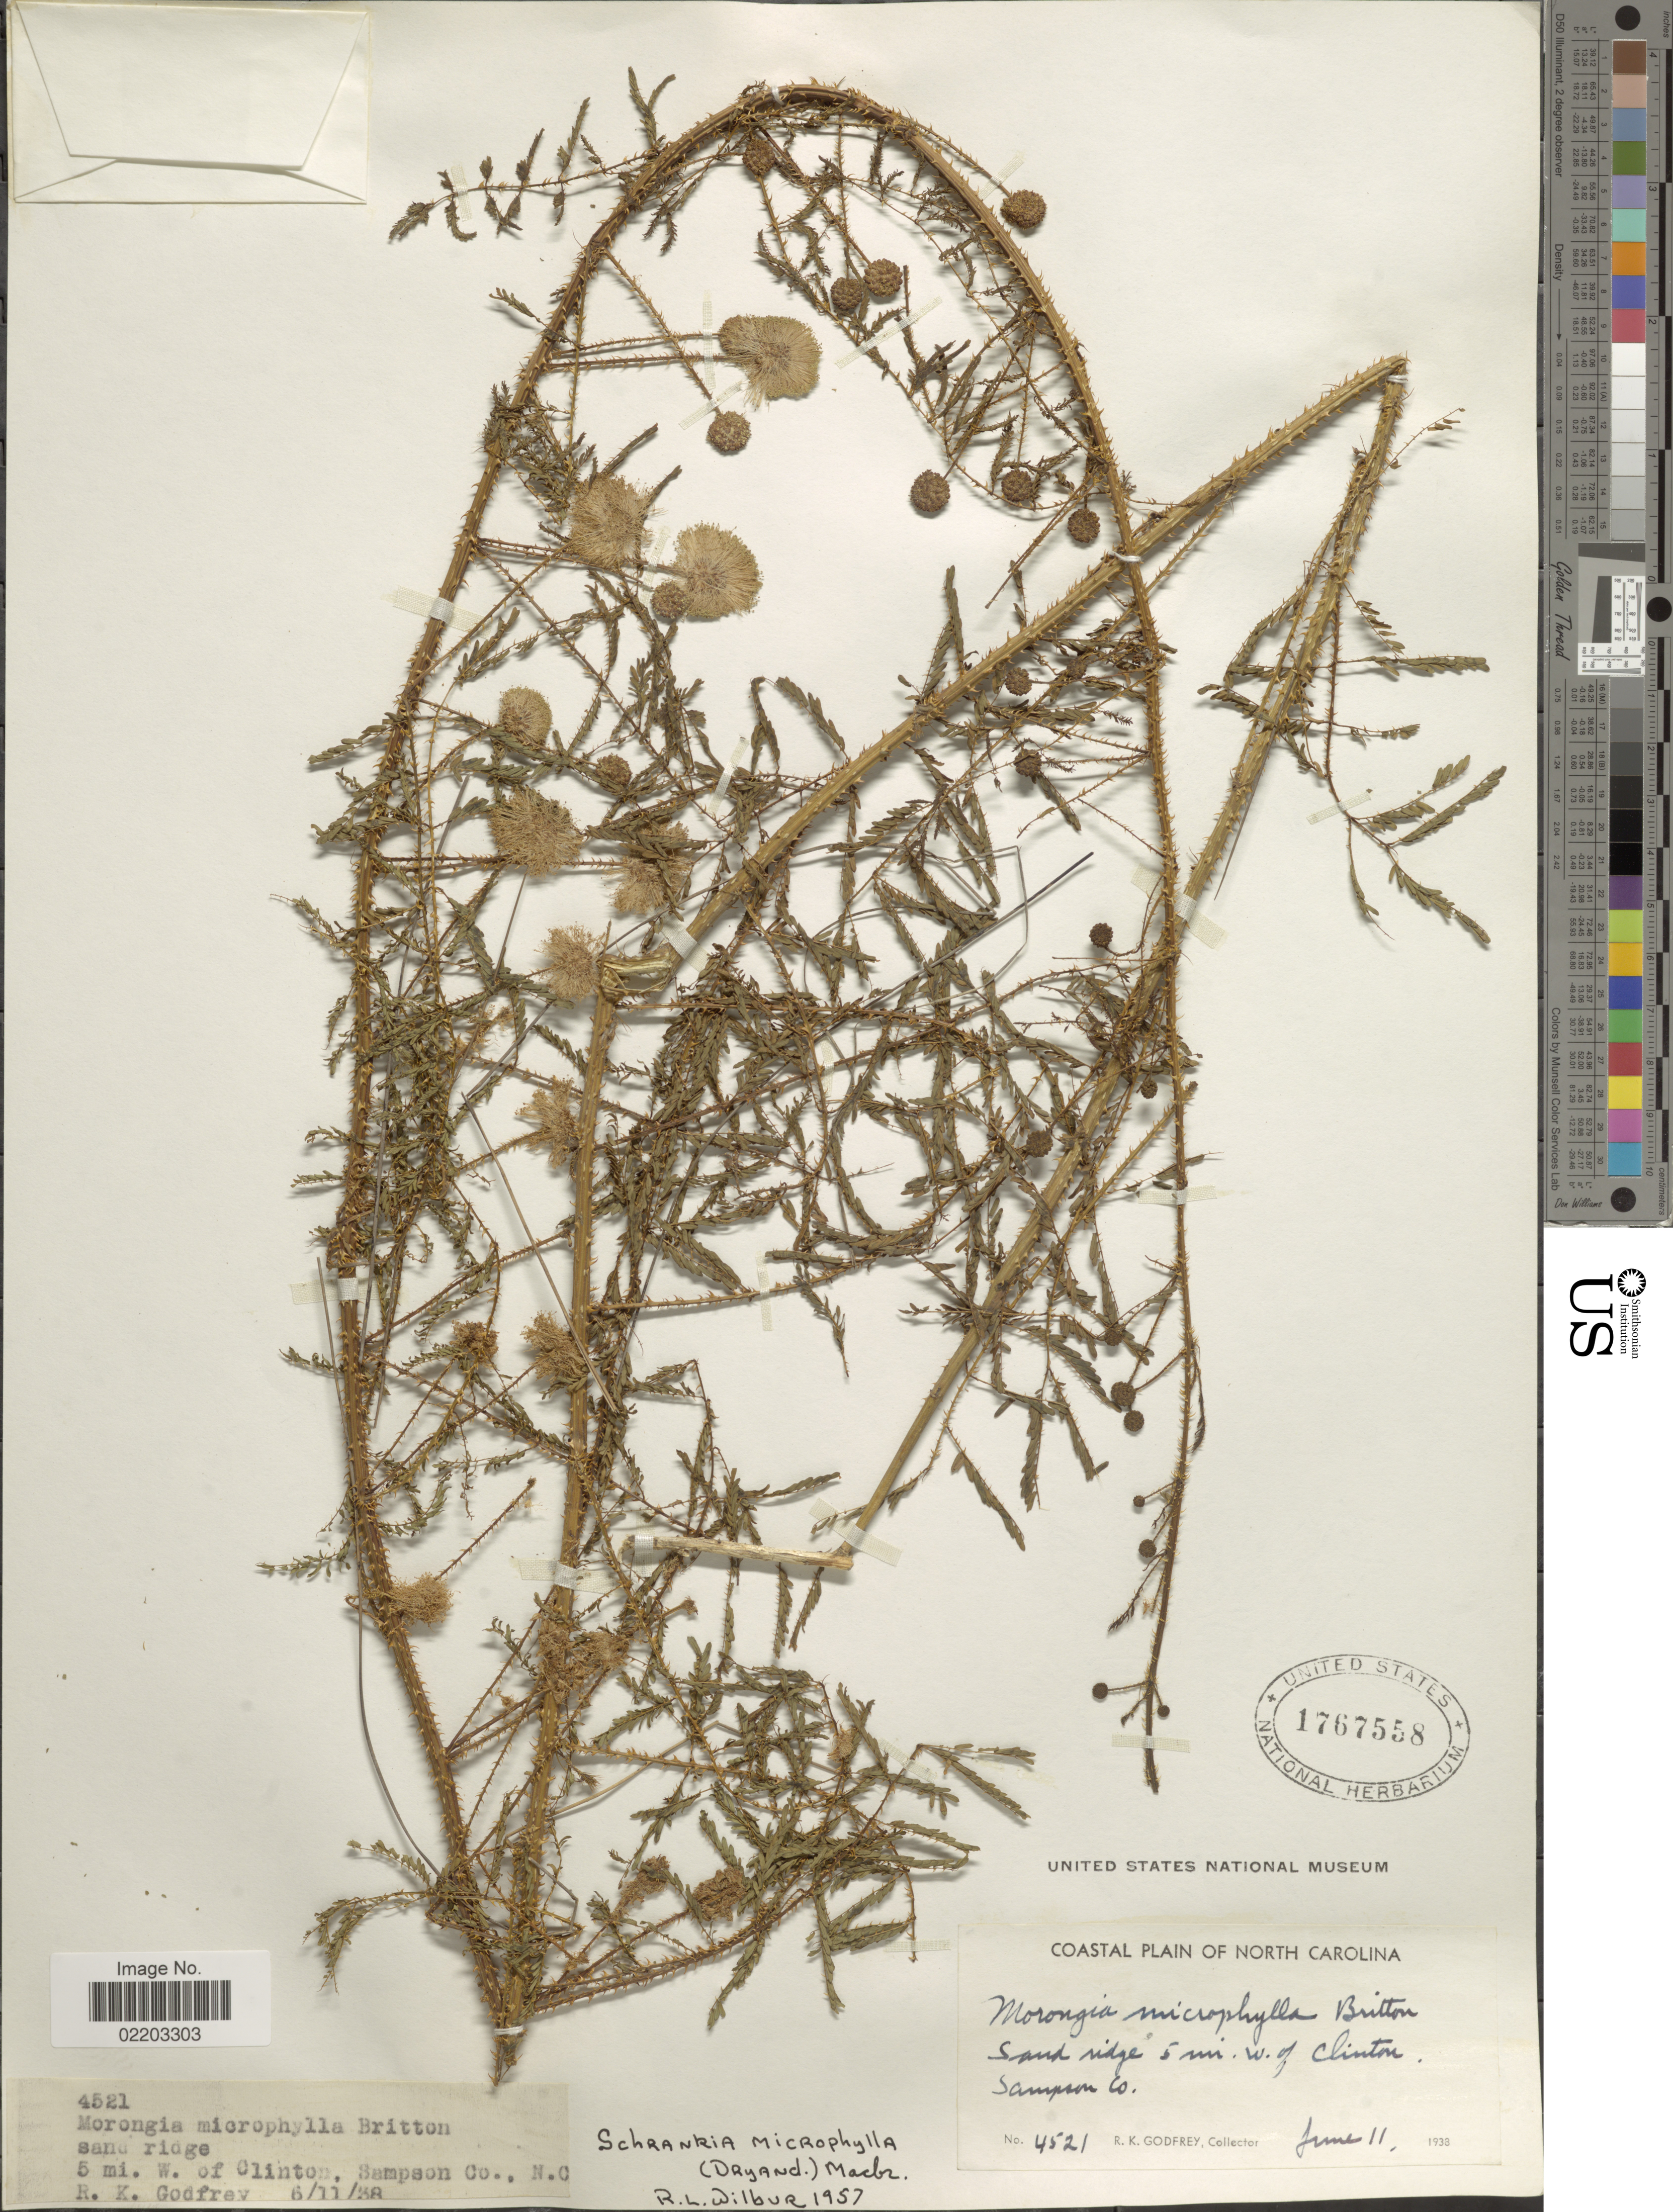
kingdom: Plantae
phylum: Tracheophyta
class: Magnoliopsida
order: Fabales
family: Fabaceae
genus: Mimosa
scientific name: Mimosa microphylla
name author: Dryand.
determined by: Strong, M. T., (US), Smithsonian Institution - National Museum of Natural History (UNITED STATES)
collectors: R. K. Godfrey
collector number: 4521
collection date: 1938-06-11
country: United States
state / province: North Carolina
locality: Coastal Plain of North Carolina, sand ridge, 5 mi. W. of Clinton, Sampson Co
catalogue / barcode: US 1767558